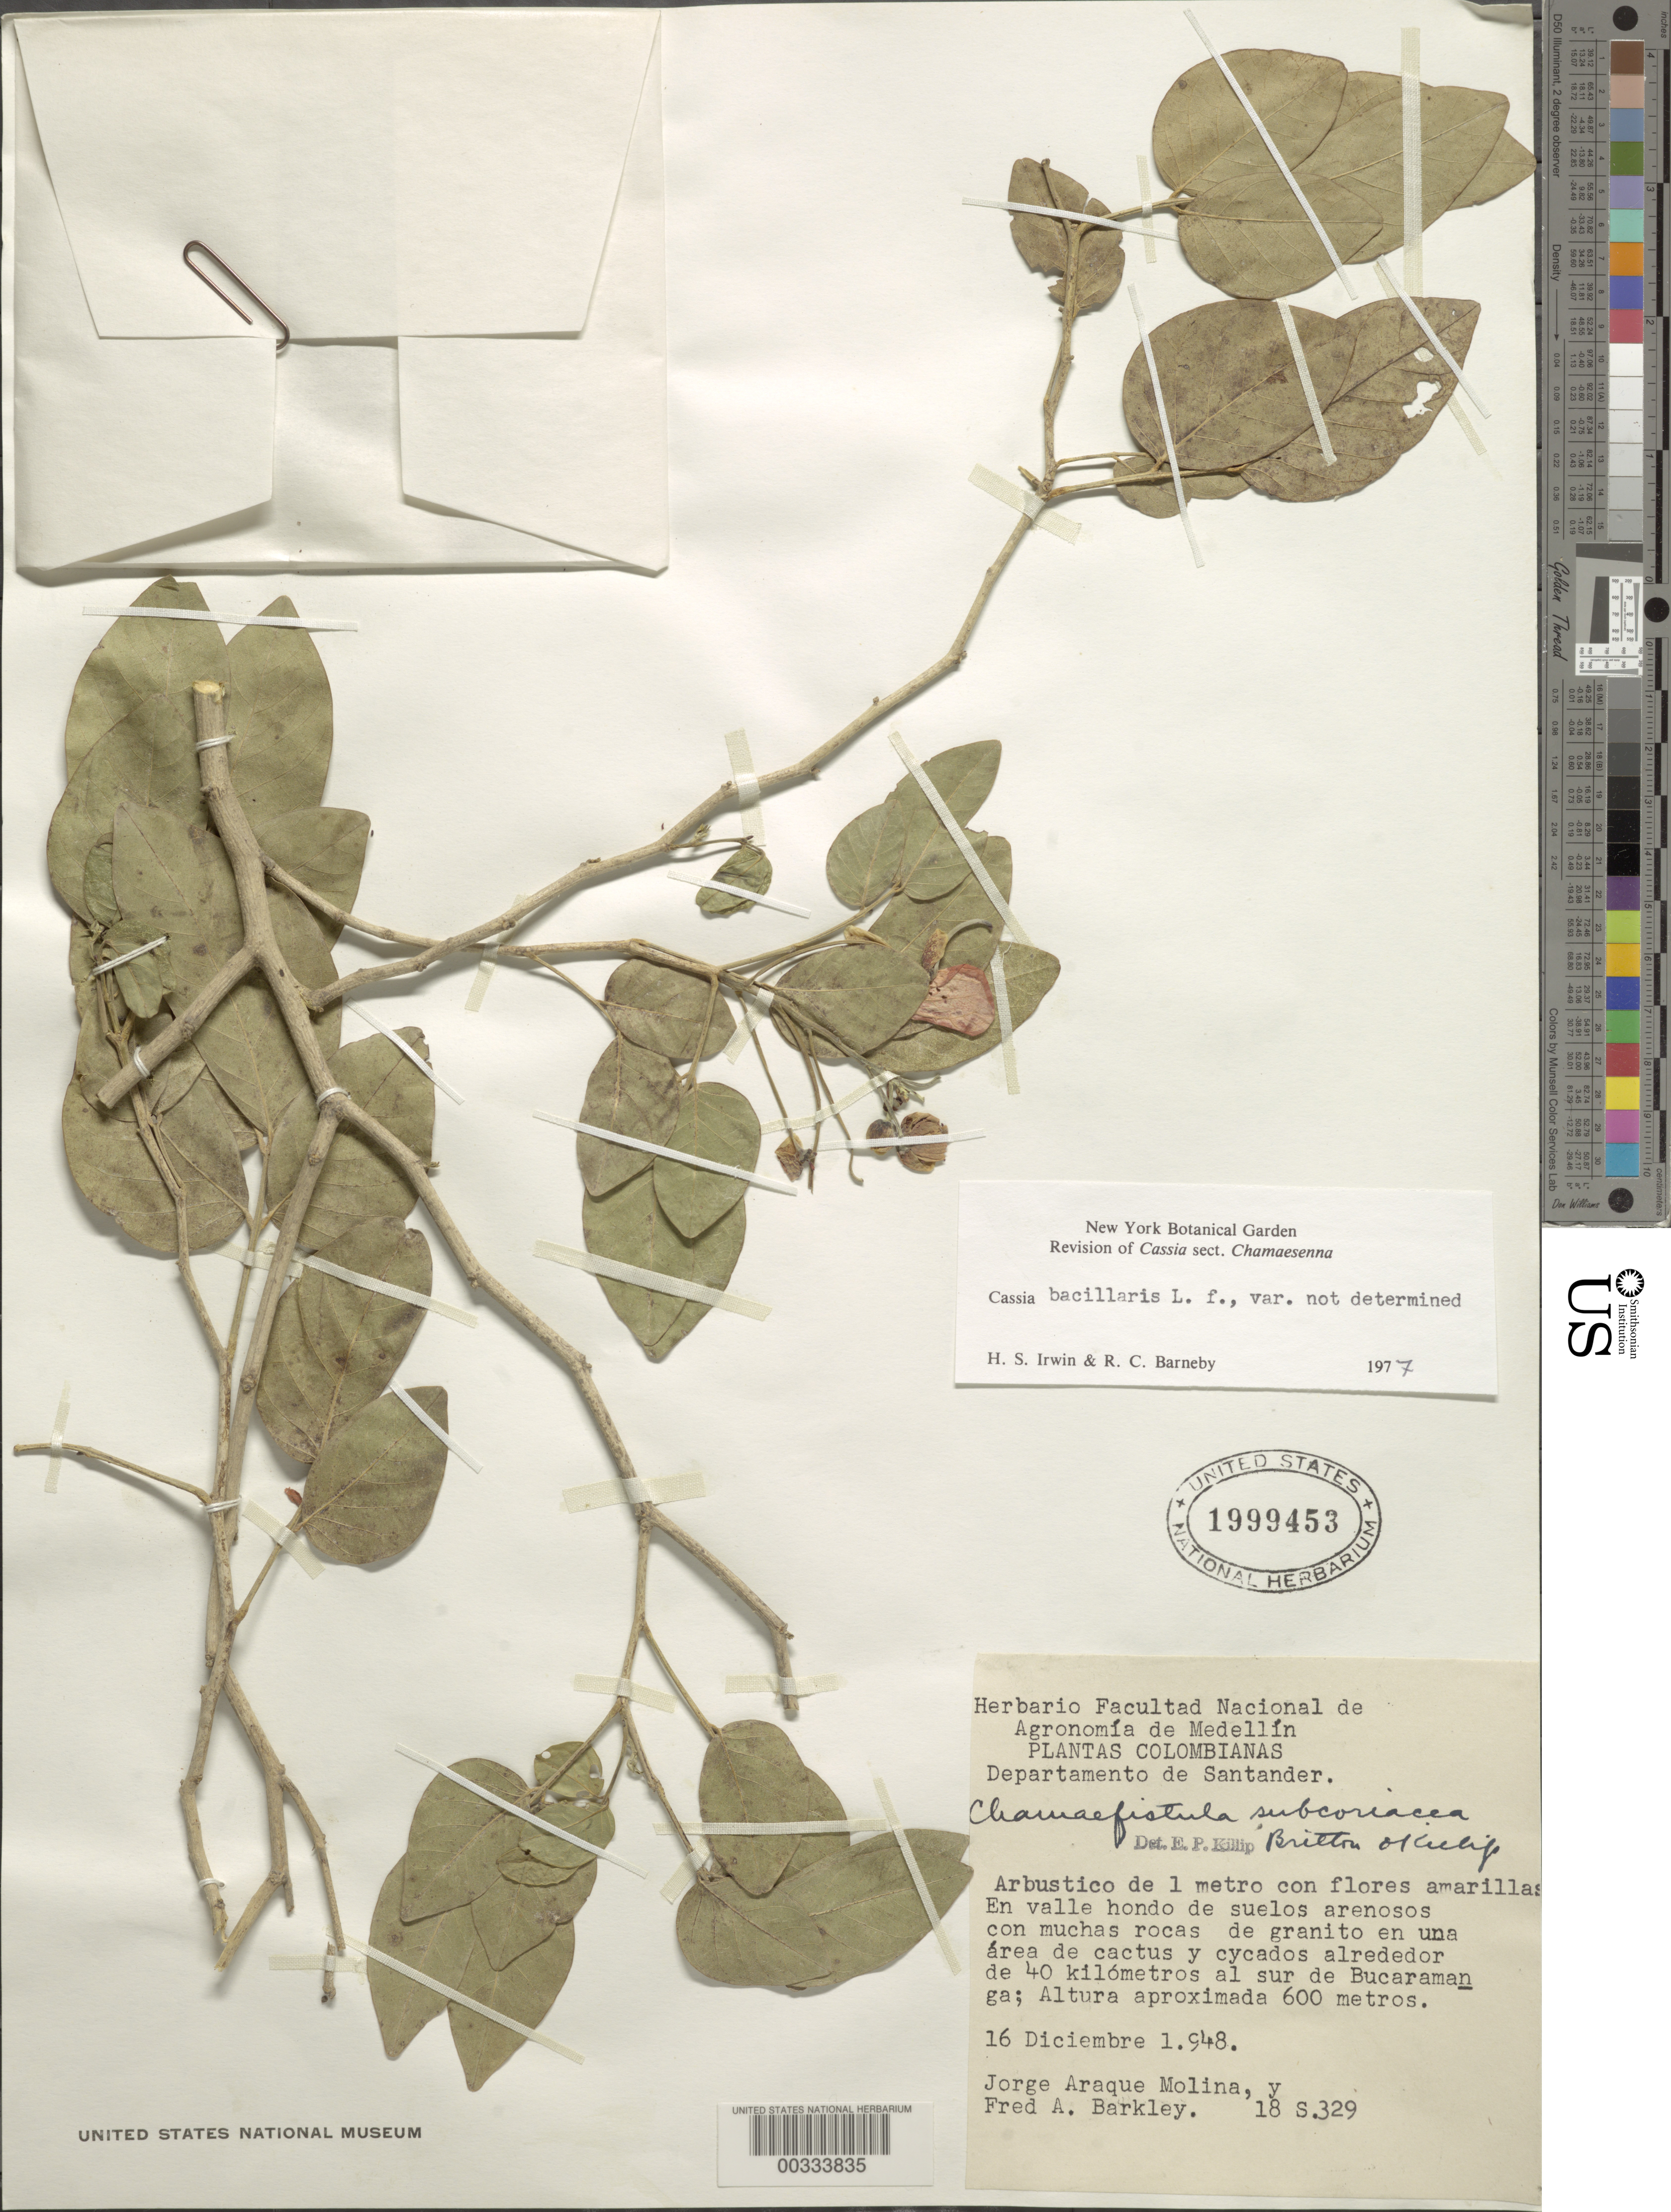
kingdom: Plantae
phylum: Tracheophyta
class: Magnoliopsida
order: Fabales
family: Fabaceae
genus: Senna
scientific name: Senna bacillaris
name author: (L. f.) H.S. Irwin & Barneby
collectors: J. Araque Molina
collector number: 18s329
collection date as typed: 16 Dec 1948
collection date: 1948-12-16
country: Colombia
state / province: Santander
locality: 40 km S of Bucaramanga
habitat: Low valley of sandy soil with many granite rocks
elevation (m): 600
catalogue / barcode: US 1999453